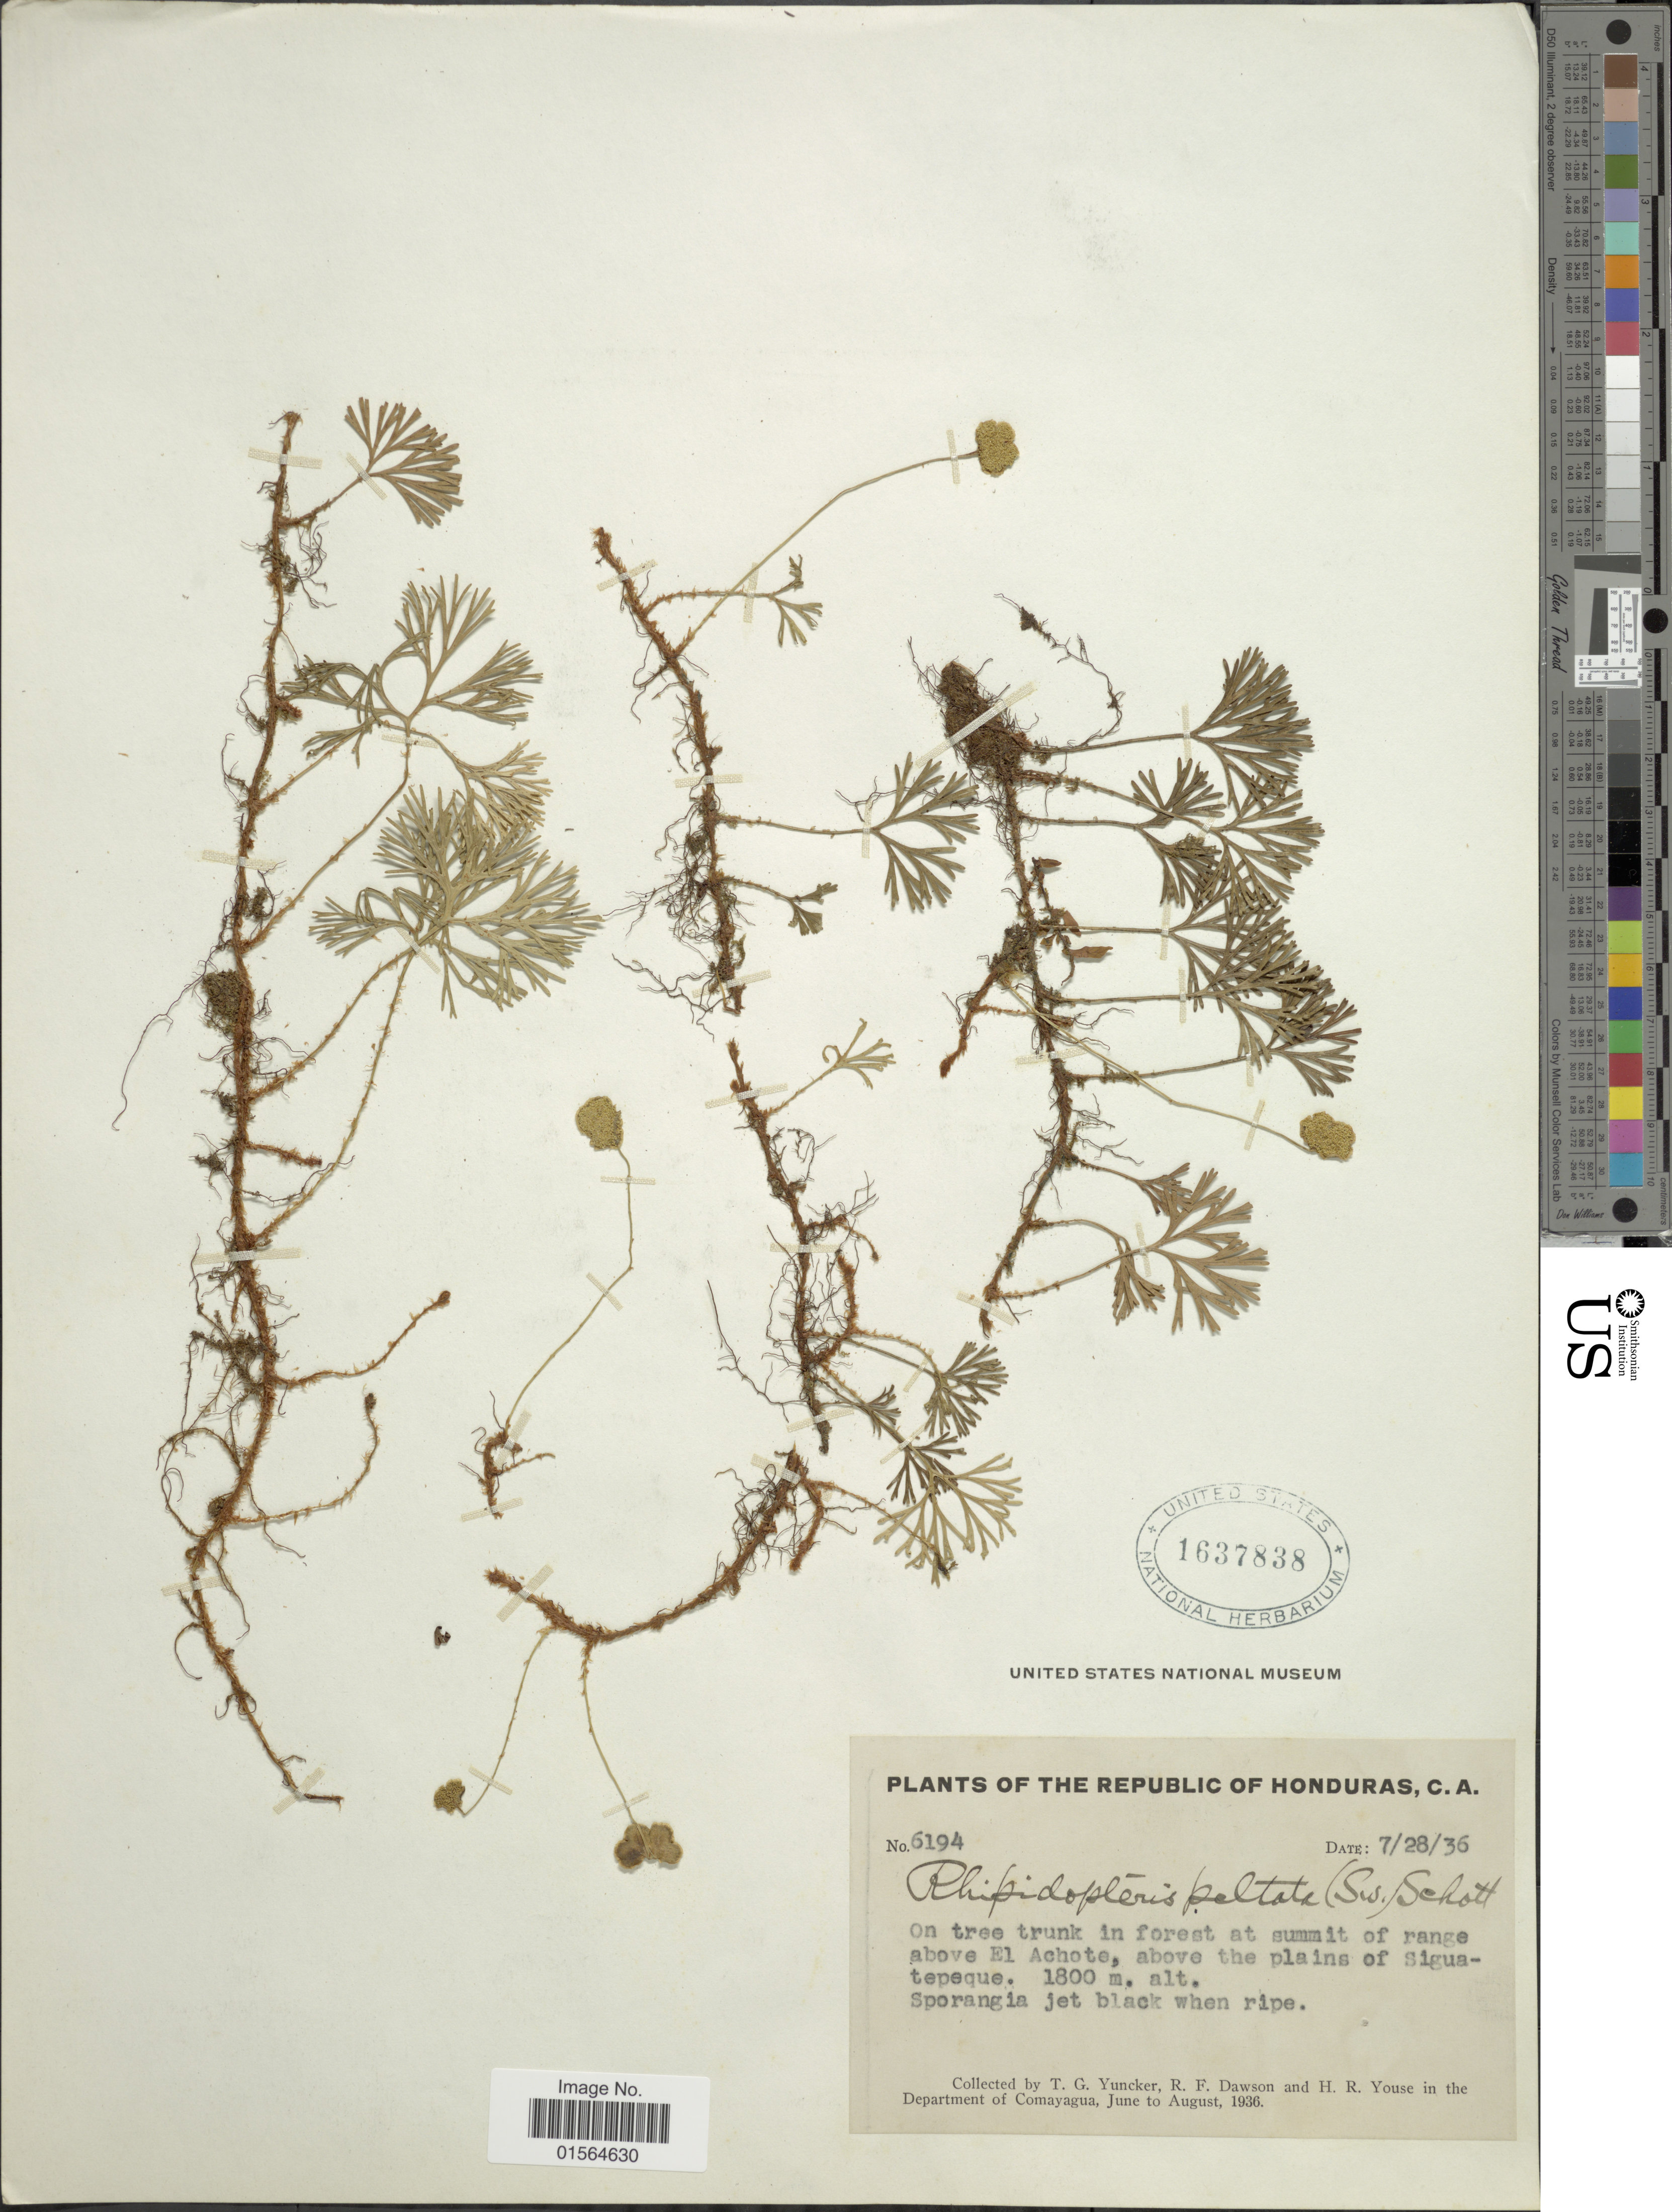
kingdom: Plantae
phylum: Tracheophyta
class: Polypodiopsida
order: Polypodiales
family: Dryopteridaceae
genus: Elaphoglossum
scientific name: Elaphoglossum peltatum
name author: (Sw.) Urb.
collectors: T. G. Yuncker, R. F. Dawson & H. Youse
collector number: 6194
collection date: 1936-06/1936-08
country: Honduras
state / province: Comayagua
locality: On tree trunk in forest at summit of range above El Achote, above the plains of Siguatepeque, Sporangia jet black when ripe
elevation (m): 1800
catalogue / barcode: US 1637838